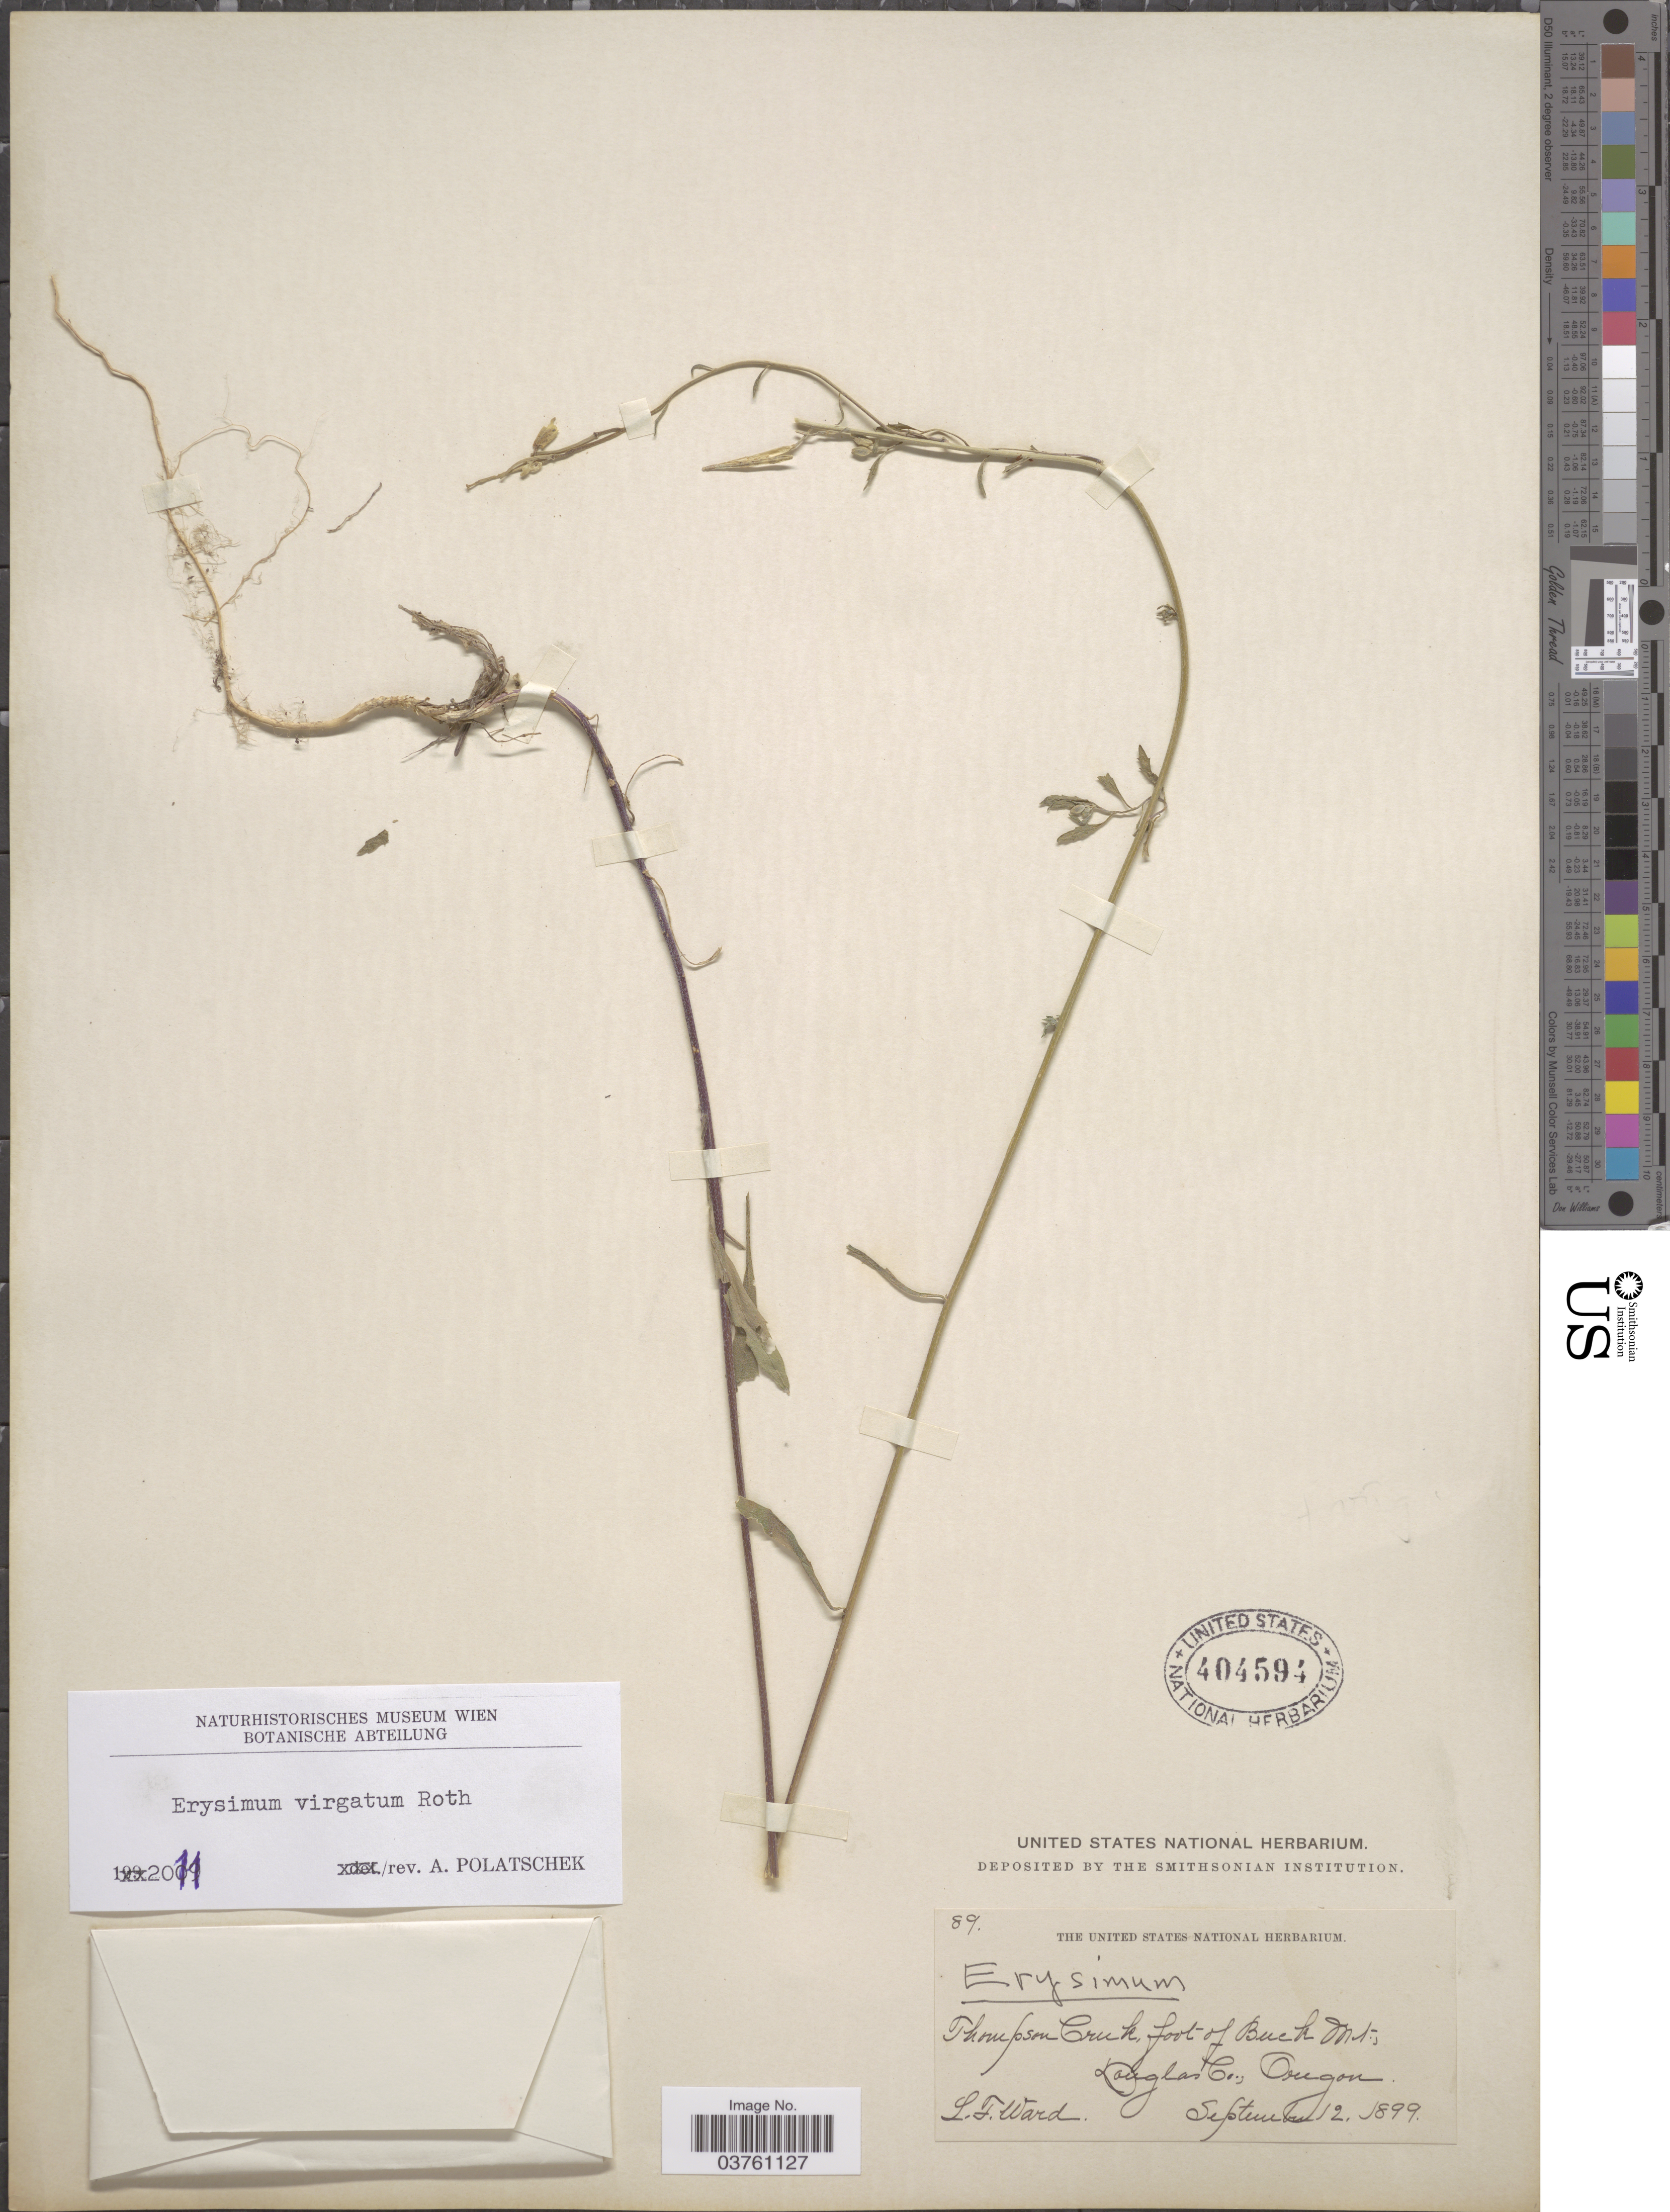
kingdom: Plantae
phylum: Tracheophyta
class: Magnoliopsida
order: Brassicales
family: Brassicaceae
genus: Erysimum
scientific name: Erysimum virgatum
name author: Roth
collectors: L. Ward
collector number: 89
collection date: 1899-09-12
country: United States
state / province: Oregon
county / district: Douglas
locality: Thompson Creek, foot of Buch Mt, Douglas Co.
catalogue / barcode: US 404594